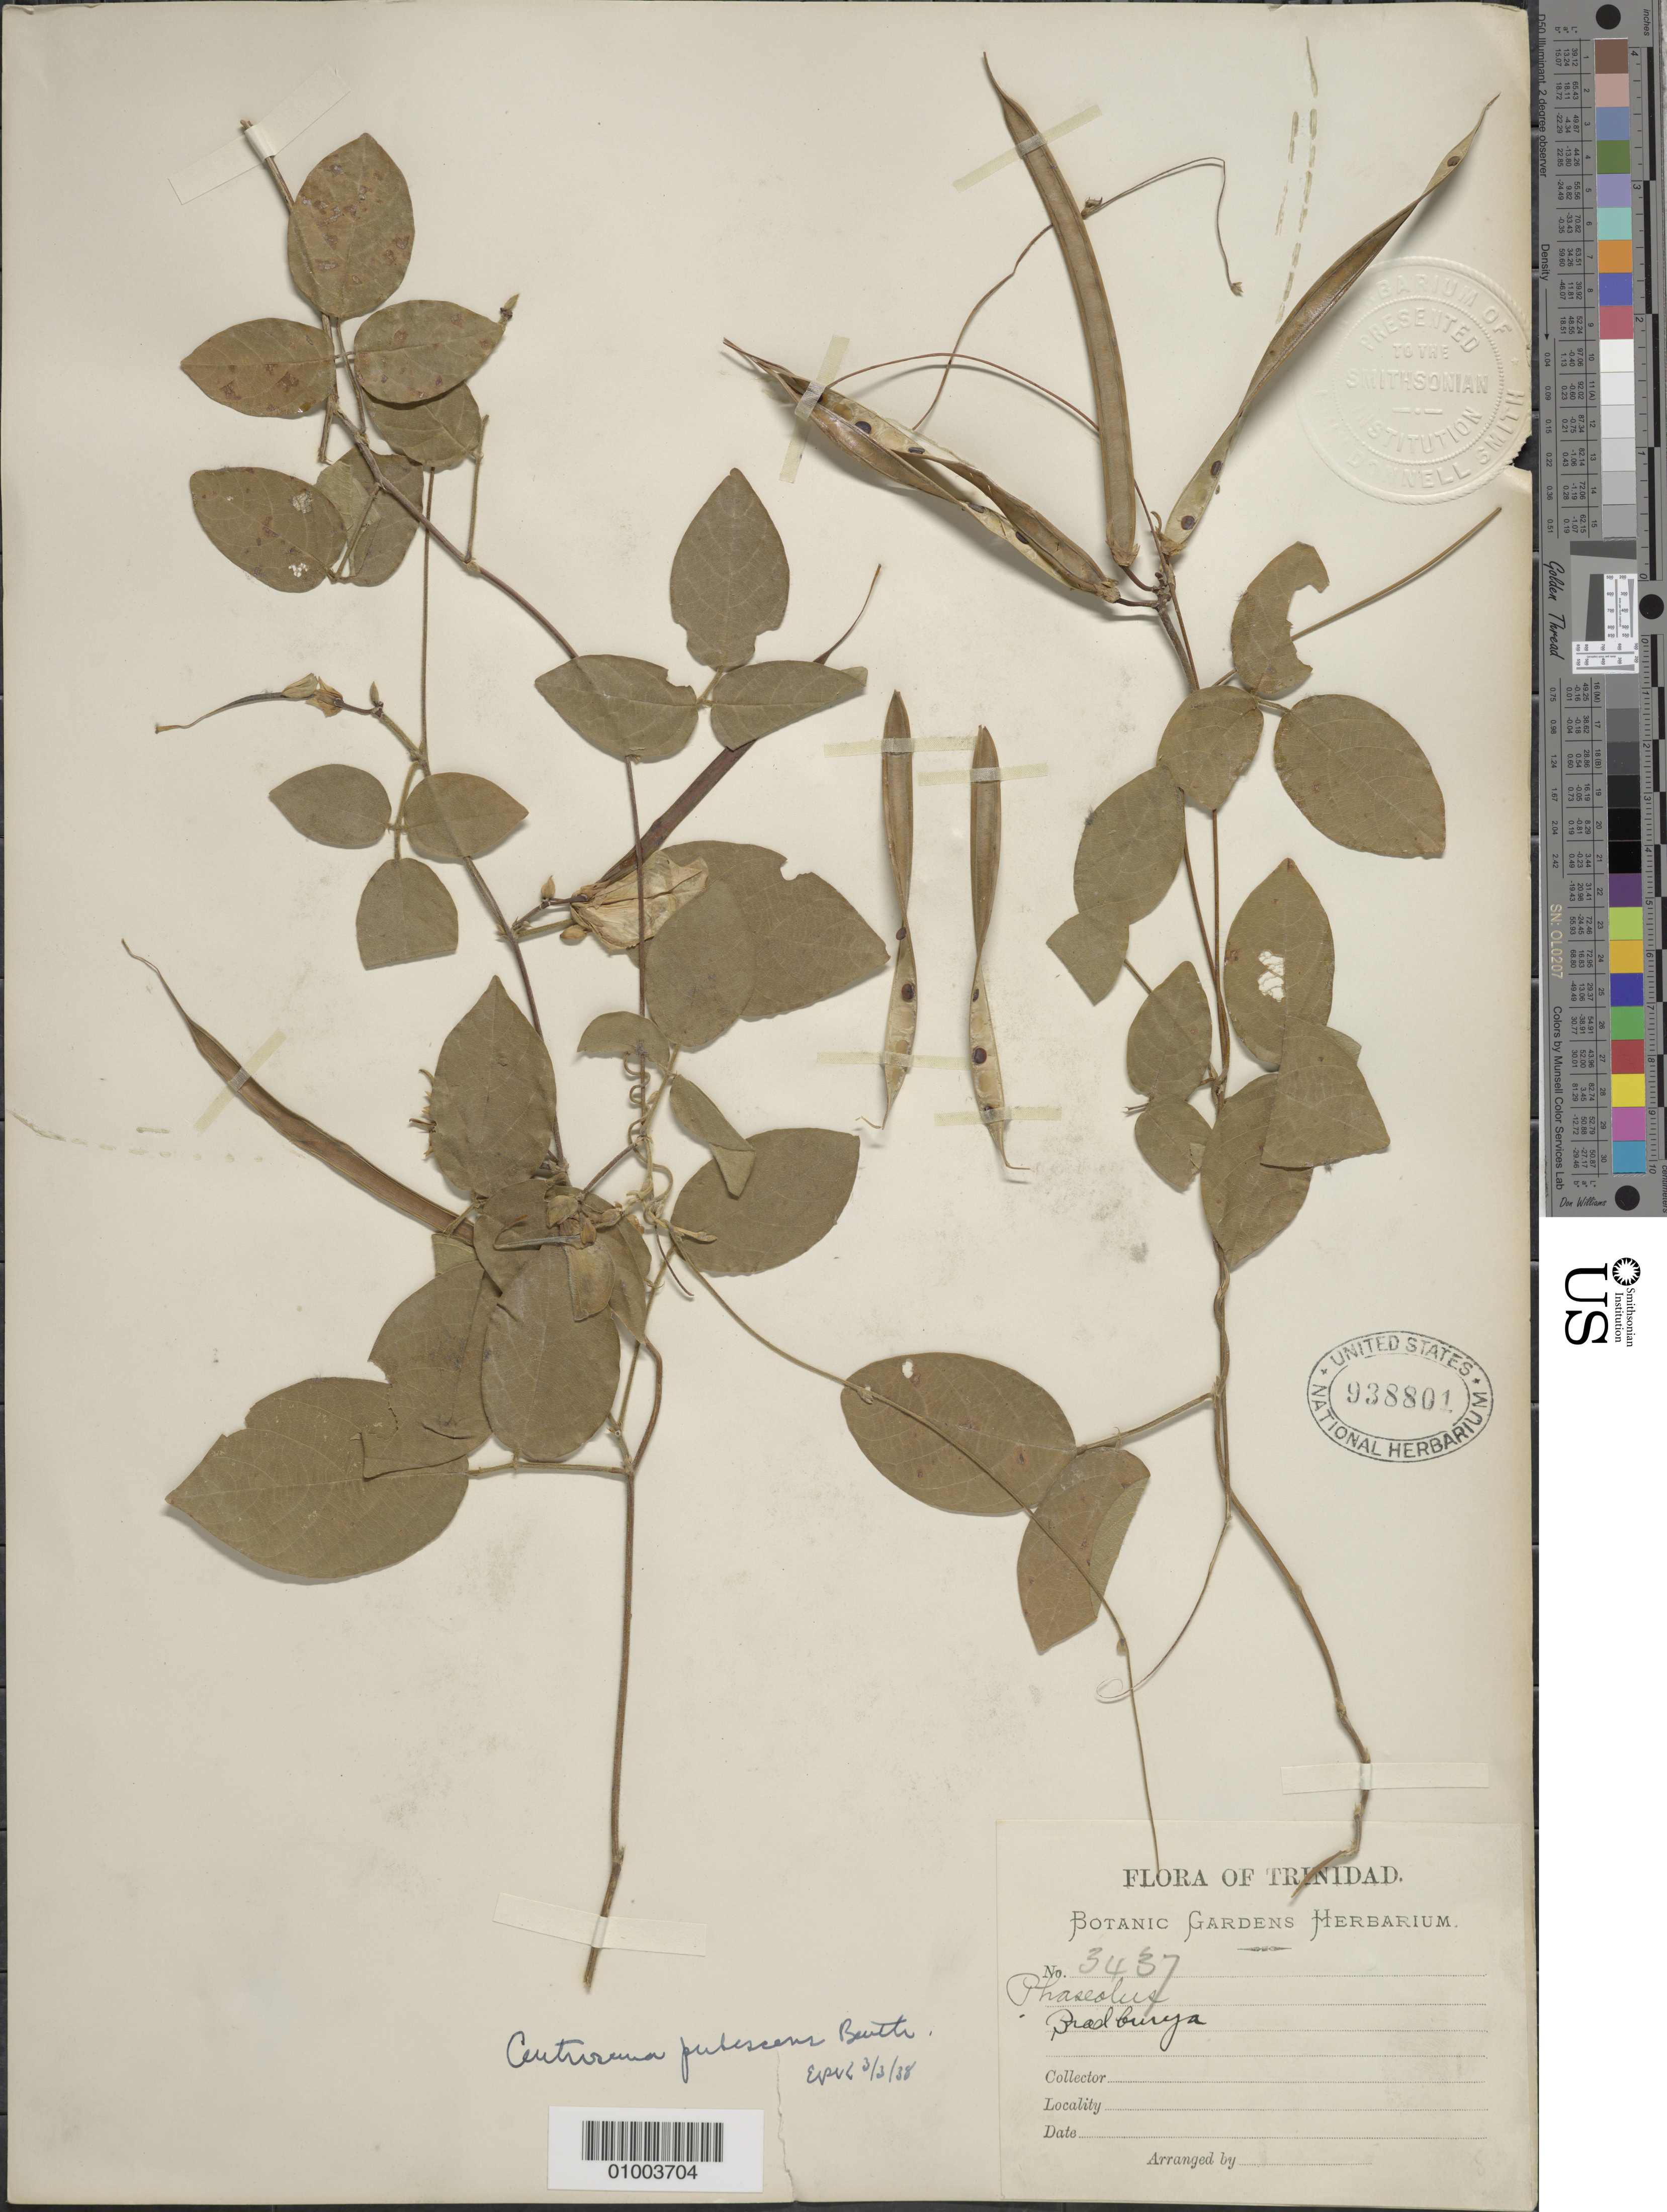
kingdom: Plantae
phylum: Tracheophyta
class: Magnoliopsida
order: Fabales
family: Fabaceae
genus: Centrosema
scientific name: Centrosema pubescens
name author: Benth.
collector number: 3437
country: Trinidad and Tobago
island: Trinidad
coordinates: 0 N, 0 E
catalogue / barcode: US 938801